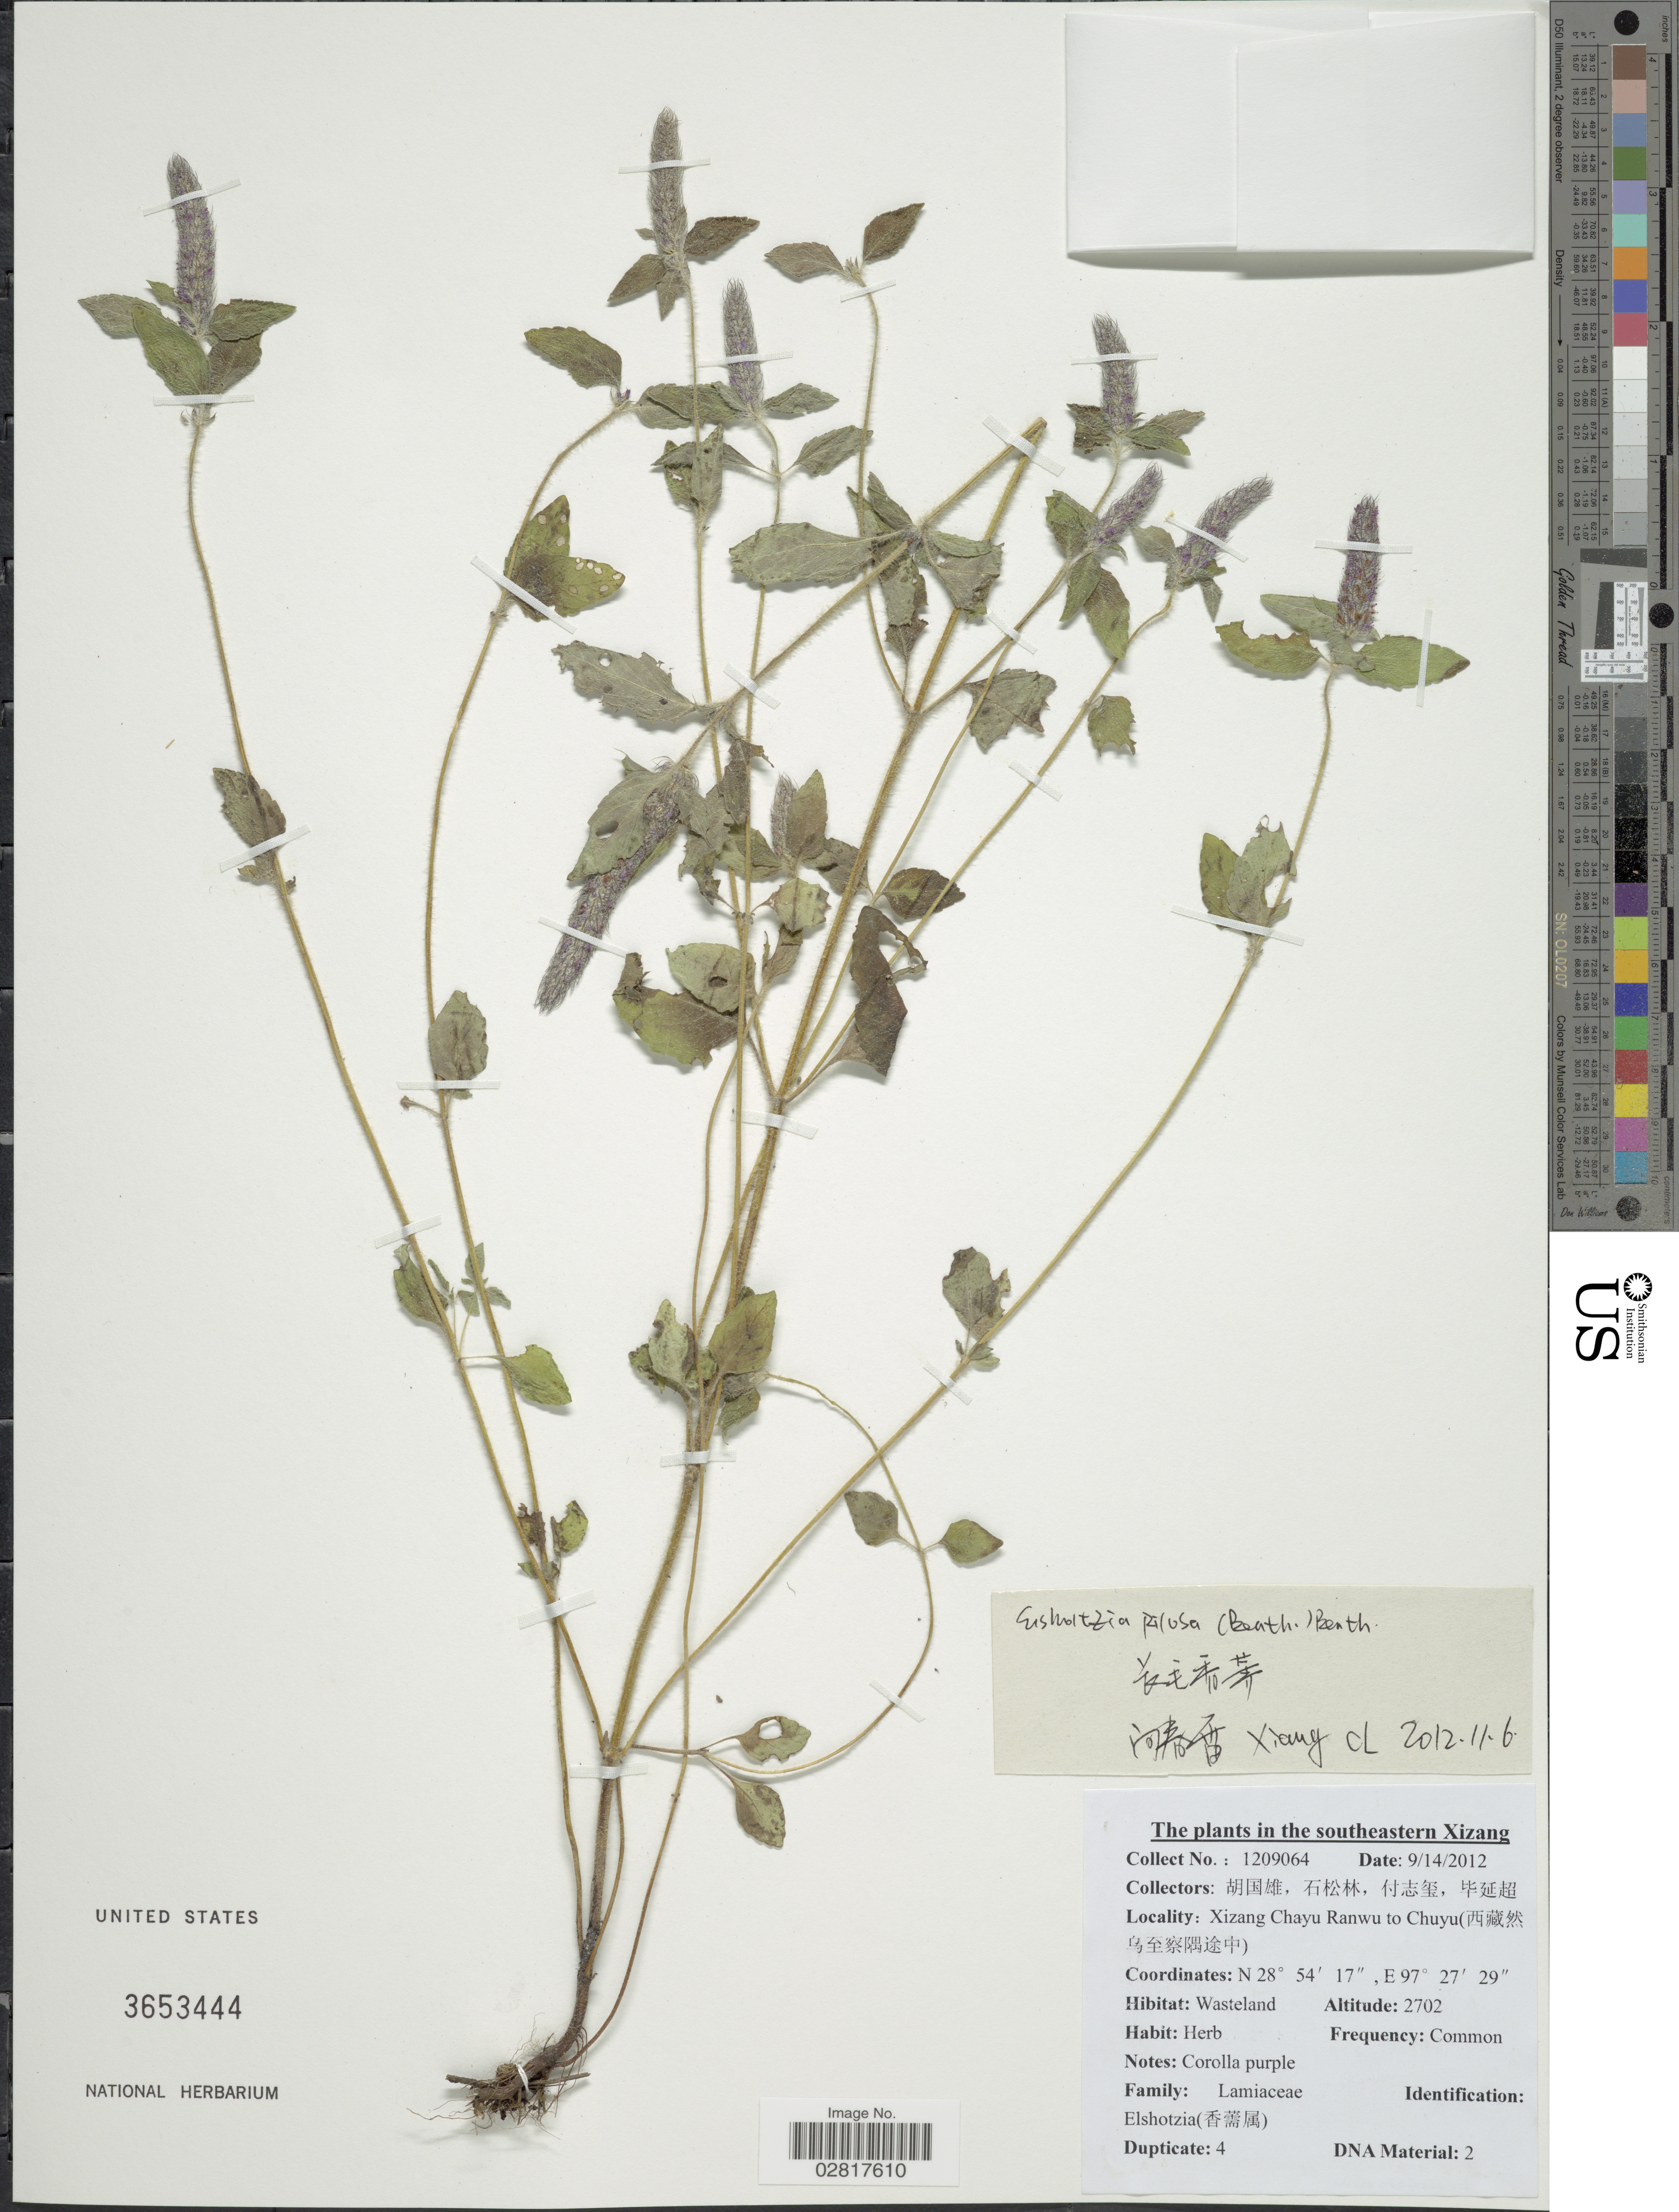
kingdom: Plantae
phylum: Tracheophyta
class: Magnoliopsida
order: Lamiales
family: Lamiaceae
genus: Elsholtzia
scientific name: Elsholtzia pilosa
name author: (Benth.) Benth.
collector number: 1209064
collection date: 2012-09-14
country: China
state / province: Xizang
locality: The southeastern Xizang, Xizang Chayu Ranwu to Chuyu.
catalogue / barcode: US 3653444